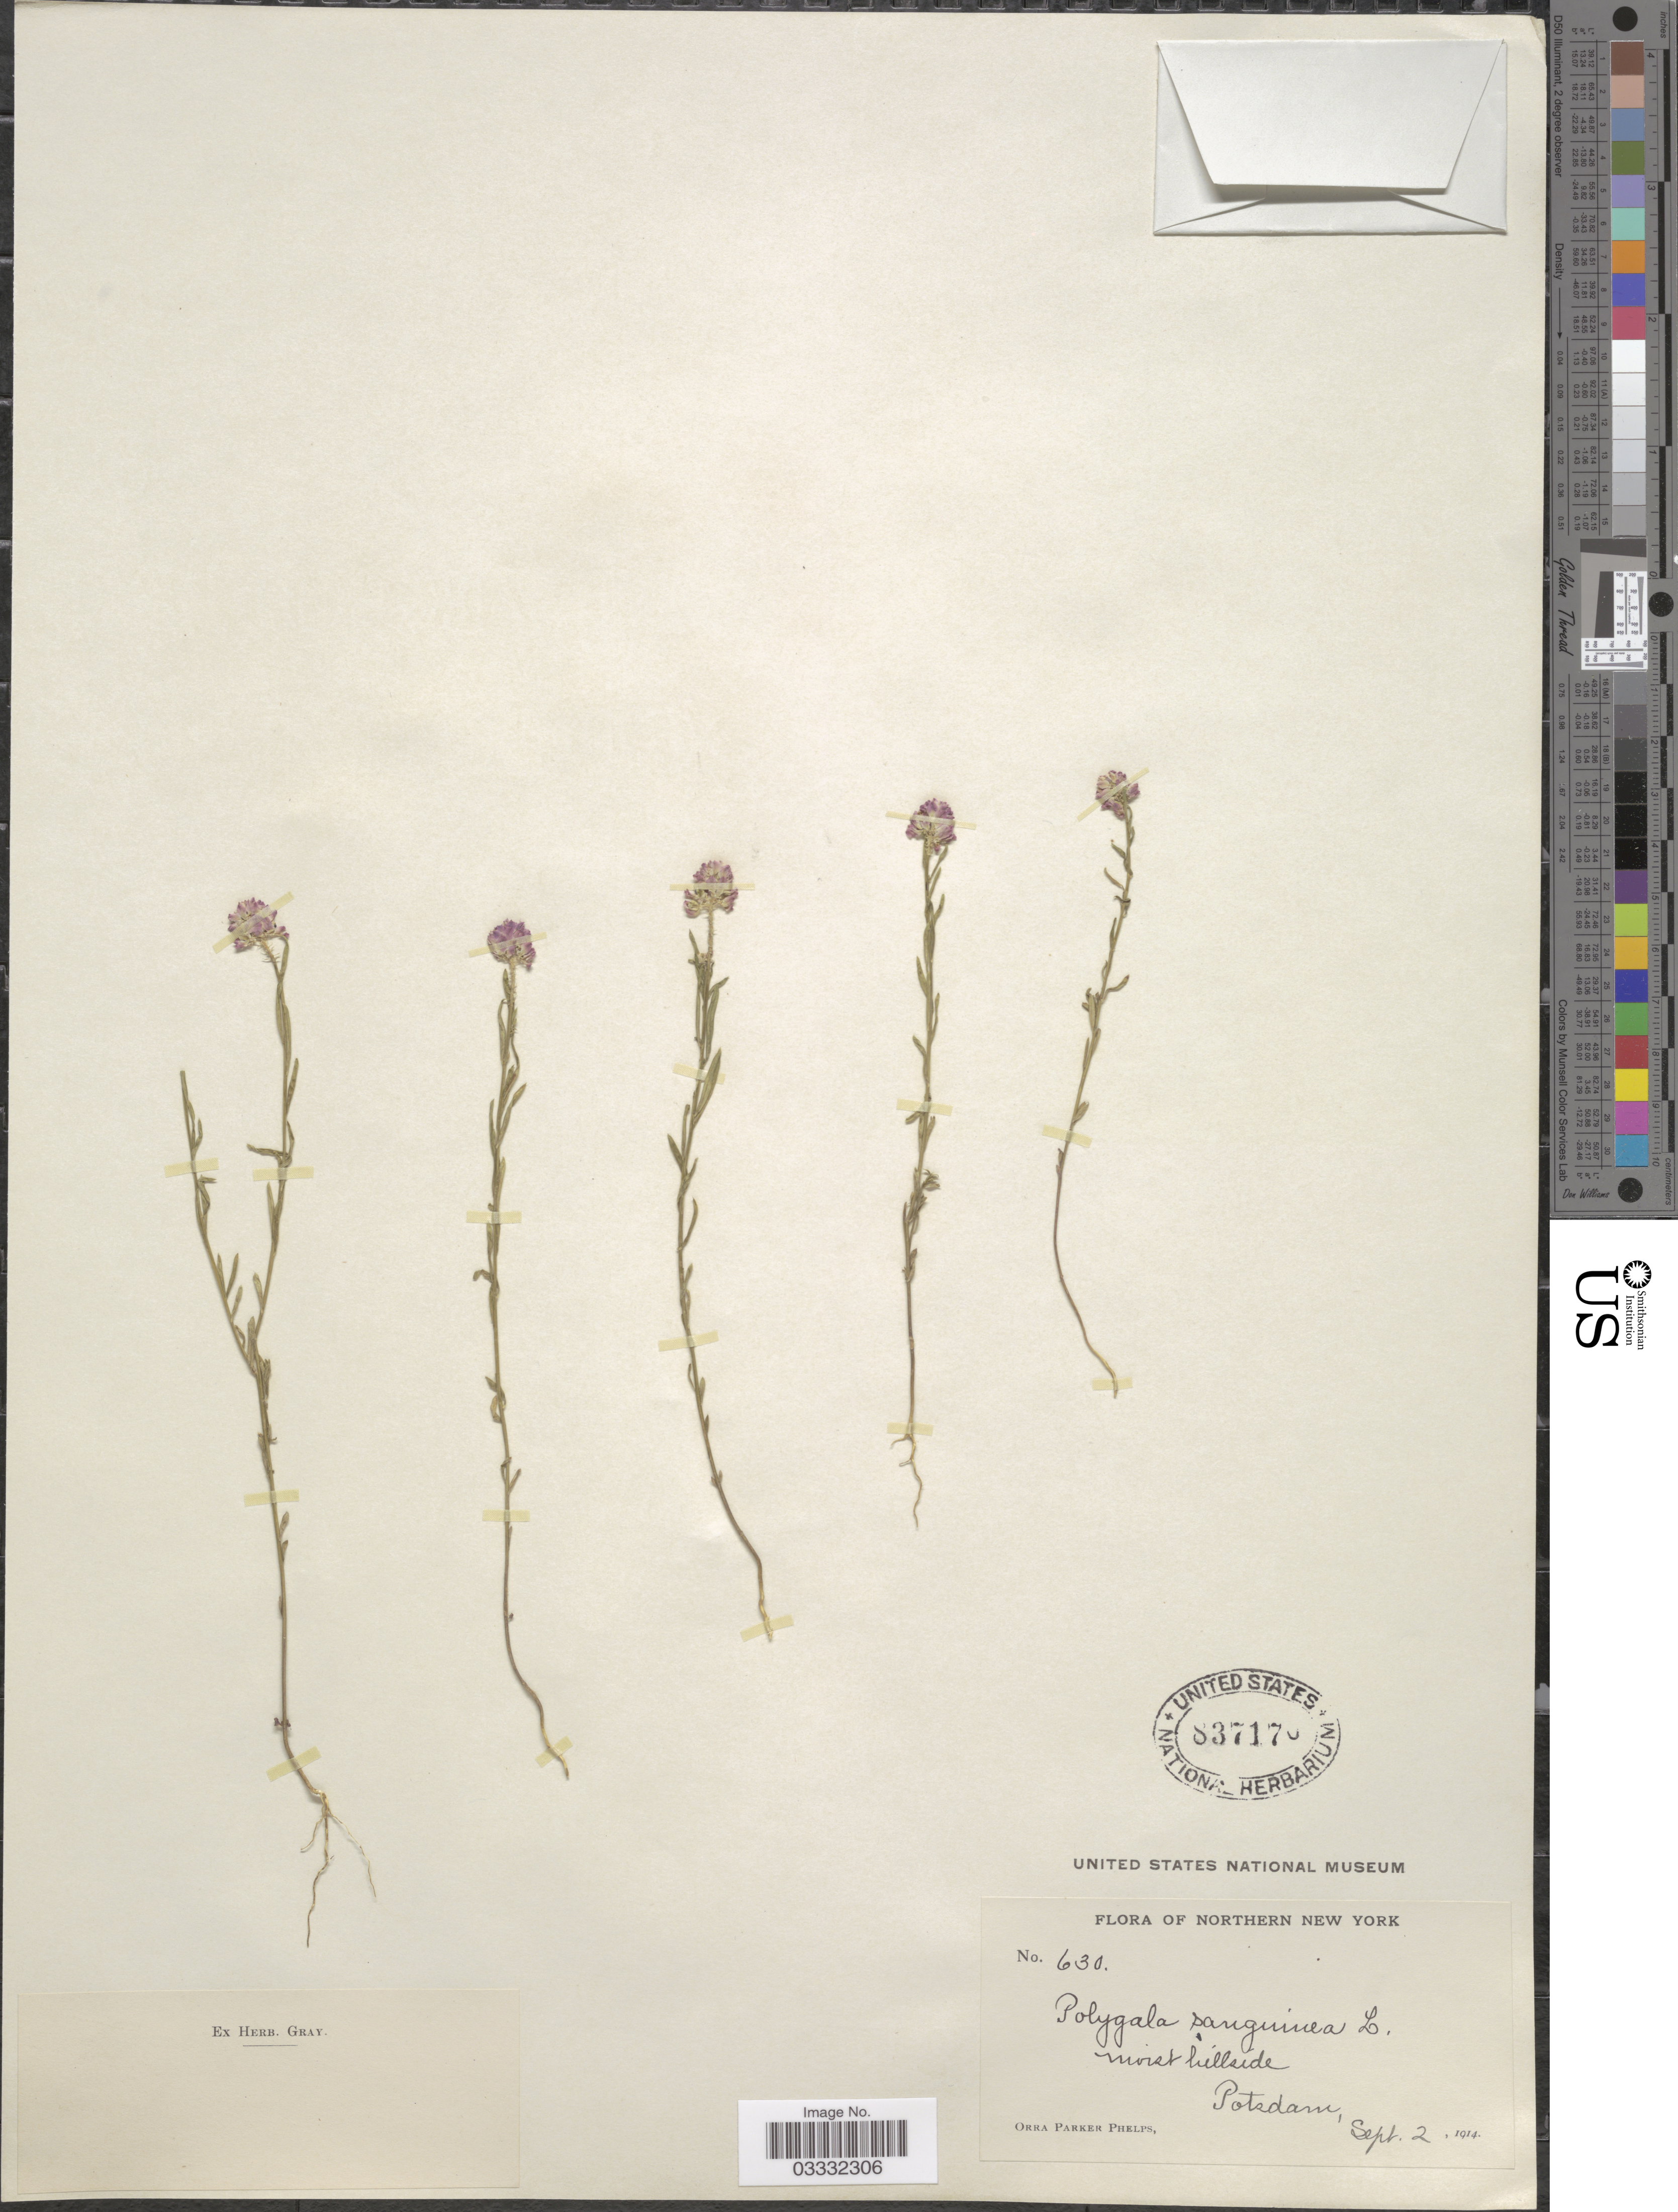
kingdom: Plantae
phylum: Tracheophyta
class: Magnoliopsida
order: Fabales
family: Polygalaceae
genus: Polygala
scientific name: Polygala sanguinea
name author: L.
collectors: O. P. Phelps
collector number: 630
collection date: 1914-09-02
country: United States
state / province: New York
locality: Northern New York. Potsdam.